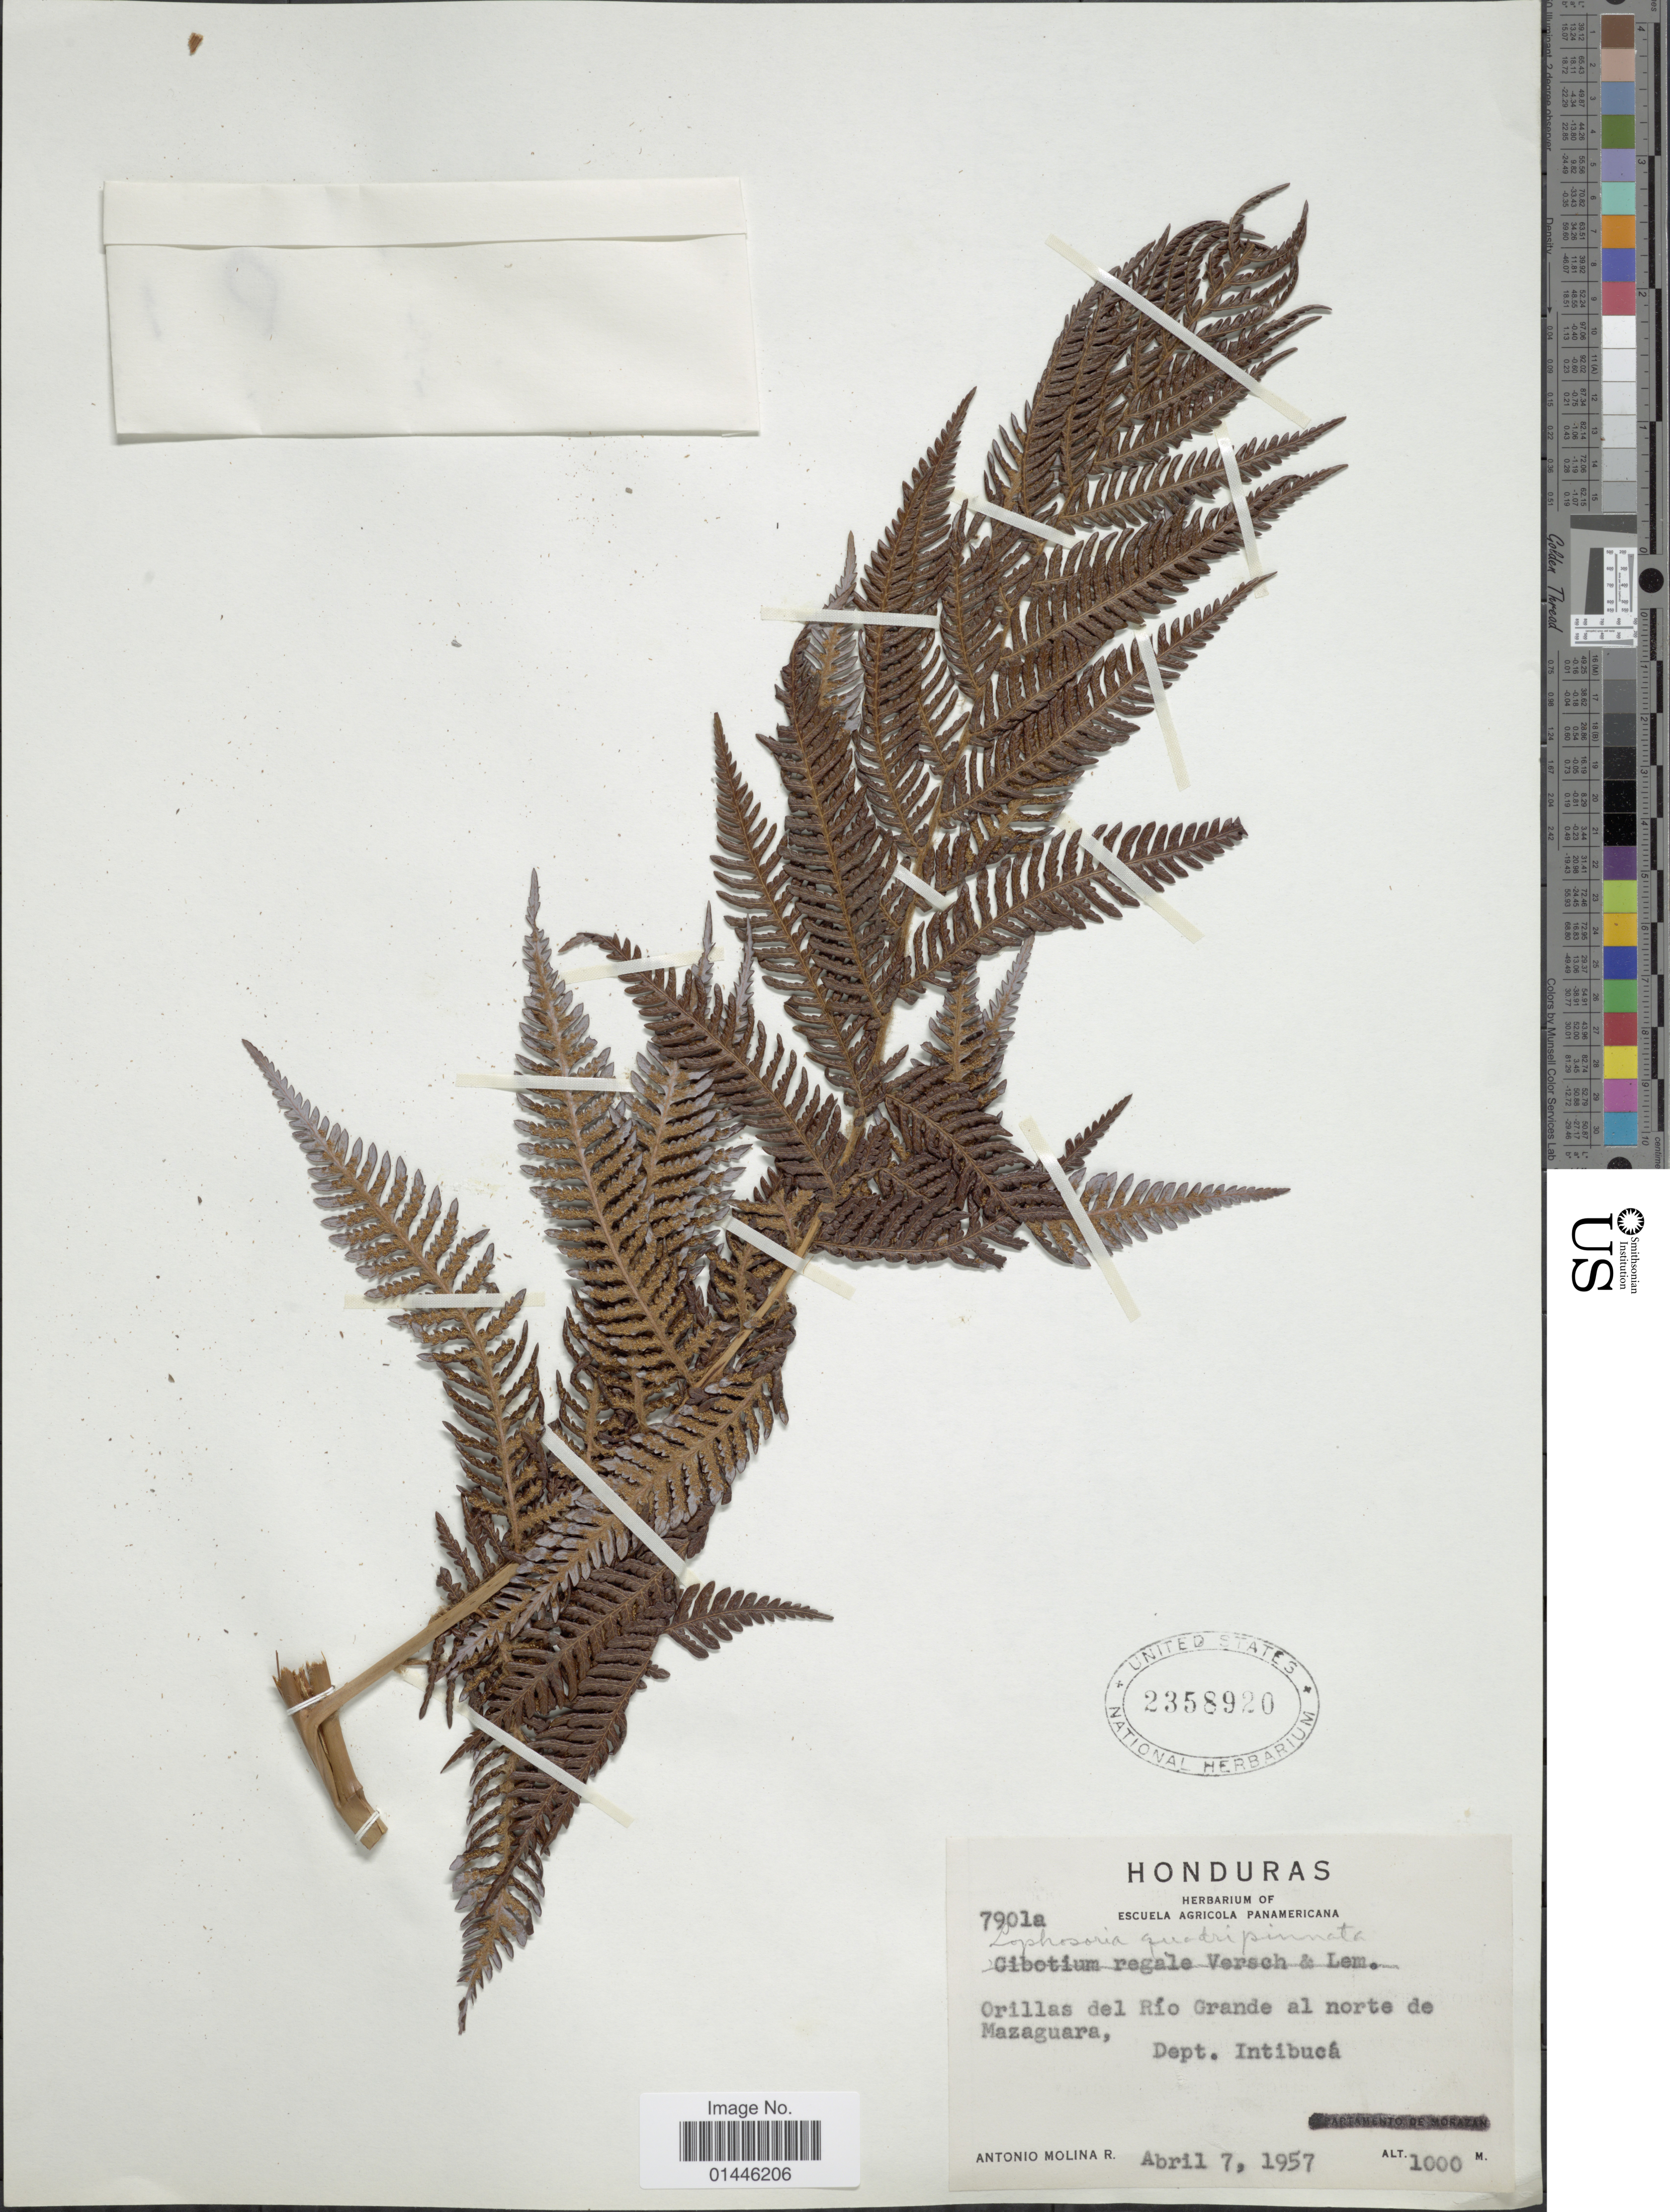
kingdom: Plantae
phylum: Tracheophyta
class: Polypodiopsida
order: Cyatheales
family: Dicksoniaceae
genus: Lophosoria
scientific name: Lophosoria quadripinnata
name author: (J.F. Gmel.) C. Chr.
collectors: A. Molina R.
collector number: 7901a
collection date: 1957-04-07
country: Honduras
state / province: Intibuca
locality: Orillas del Río Grande al norte de Mazaguara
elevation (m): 1000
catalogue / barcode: US 2358920